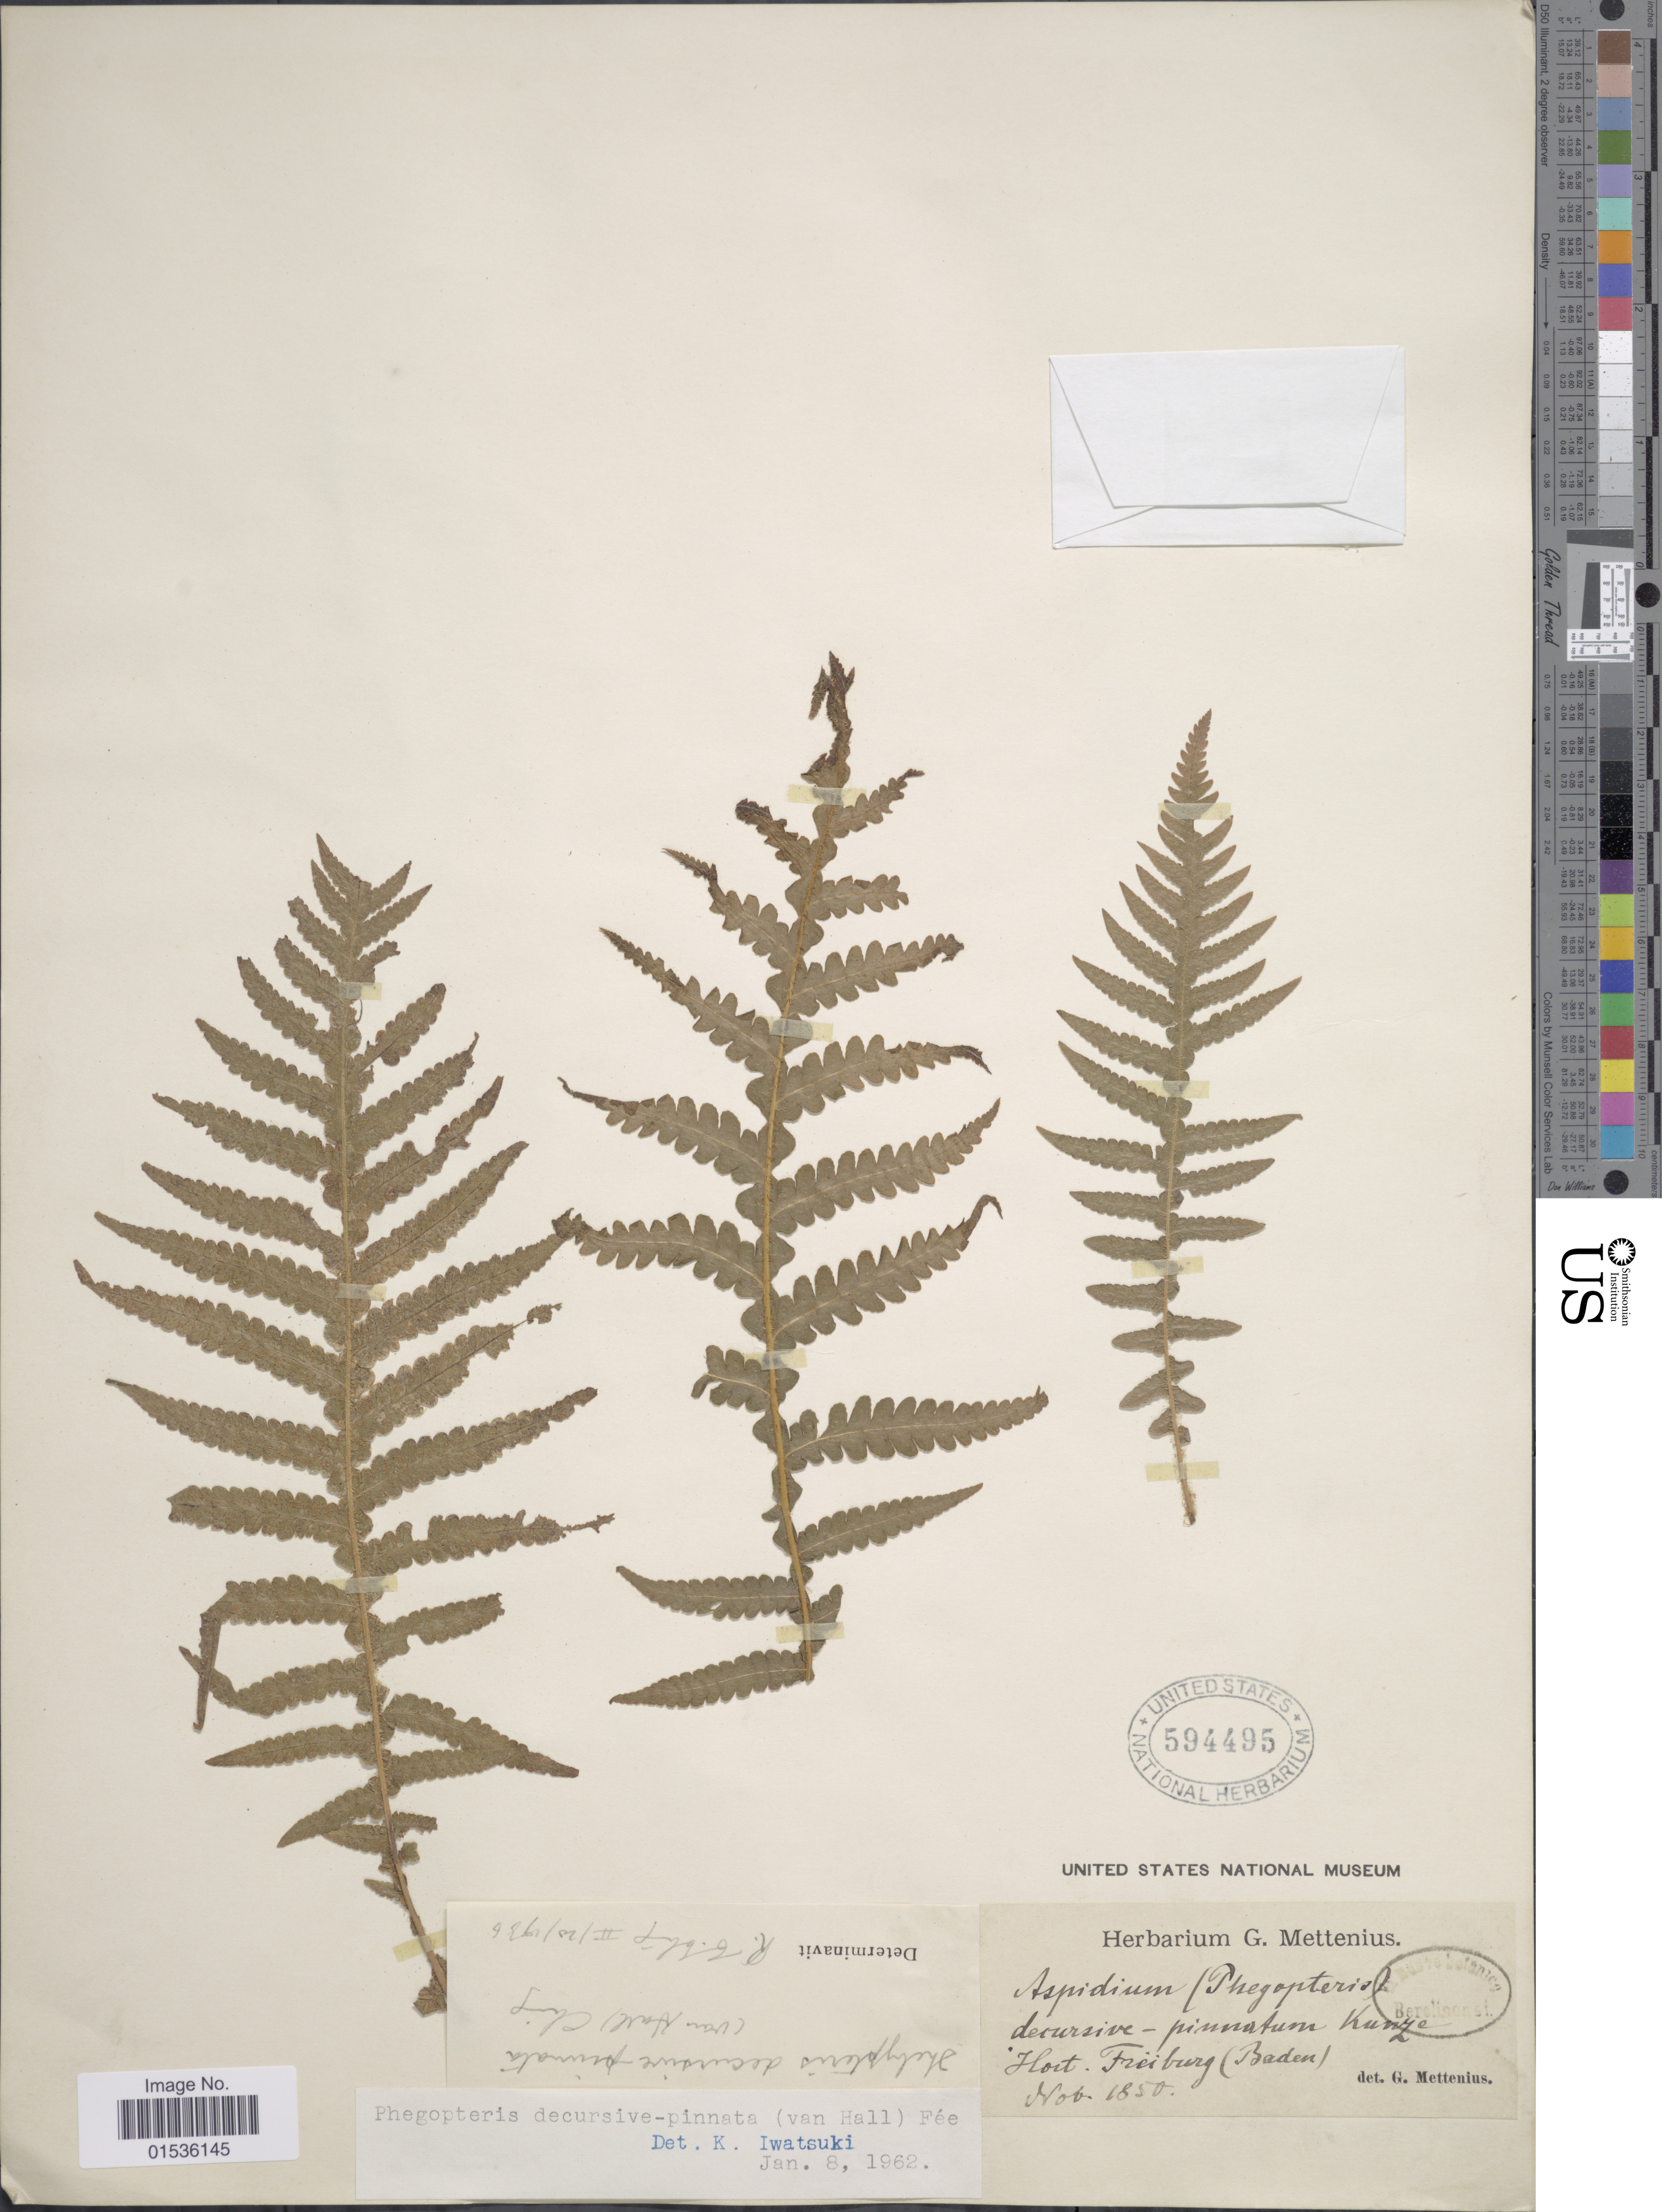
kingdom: Plantae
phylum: Tracheophyta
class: Polypodiopsida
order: Polypodiales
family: Thelypteridaceae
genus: Phegopteris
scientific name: Phegopteris decursivepinnata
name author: (H.C. Hall) Fée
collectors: ex herb. Mettenius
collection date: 1850-11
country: Germany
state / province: Baden-Württemberg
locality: Hort. Freiburg (Baden).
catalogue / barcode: US 594495